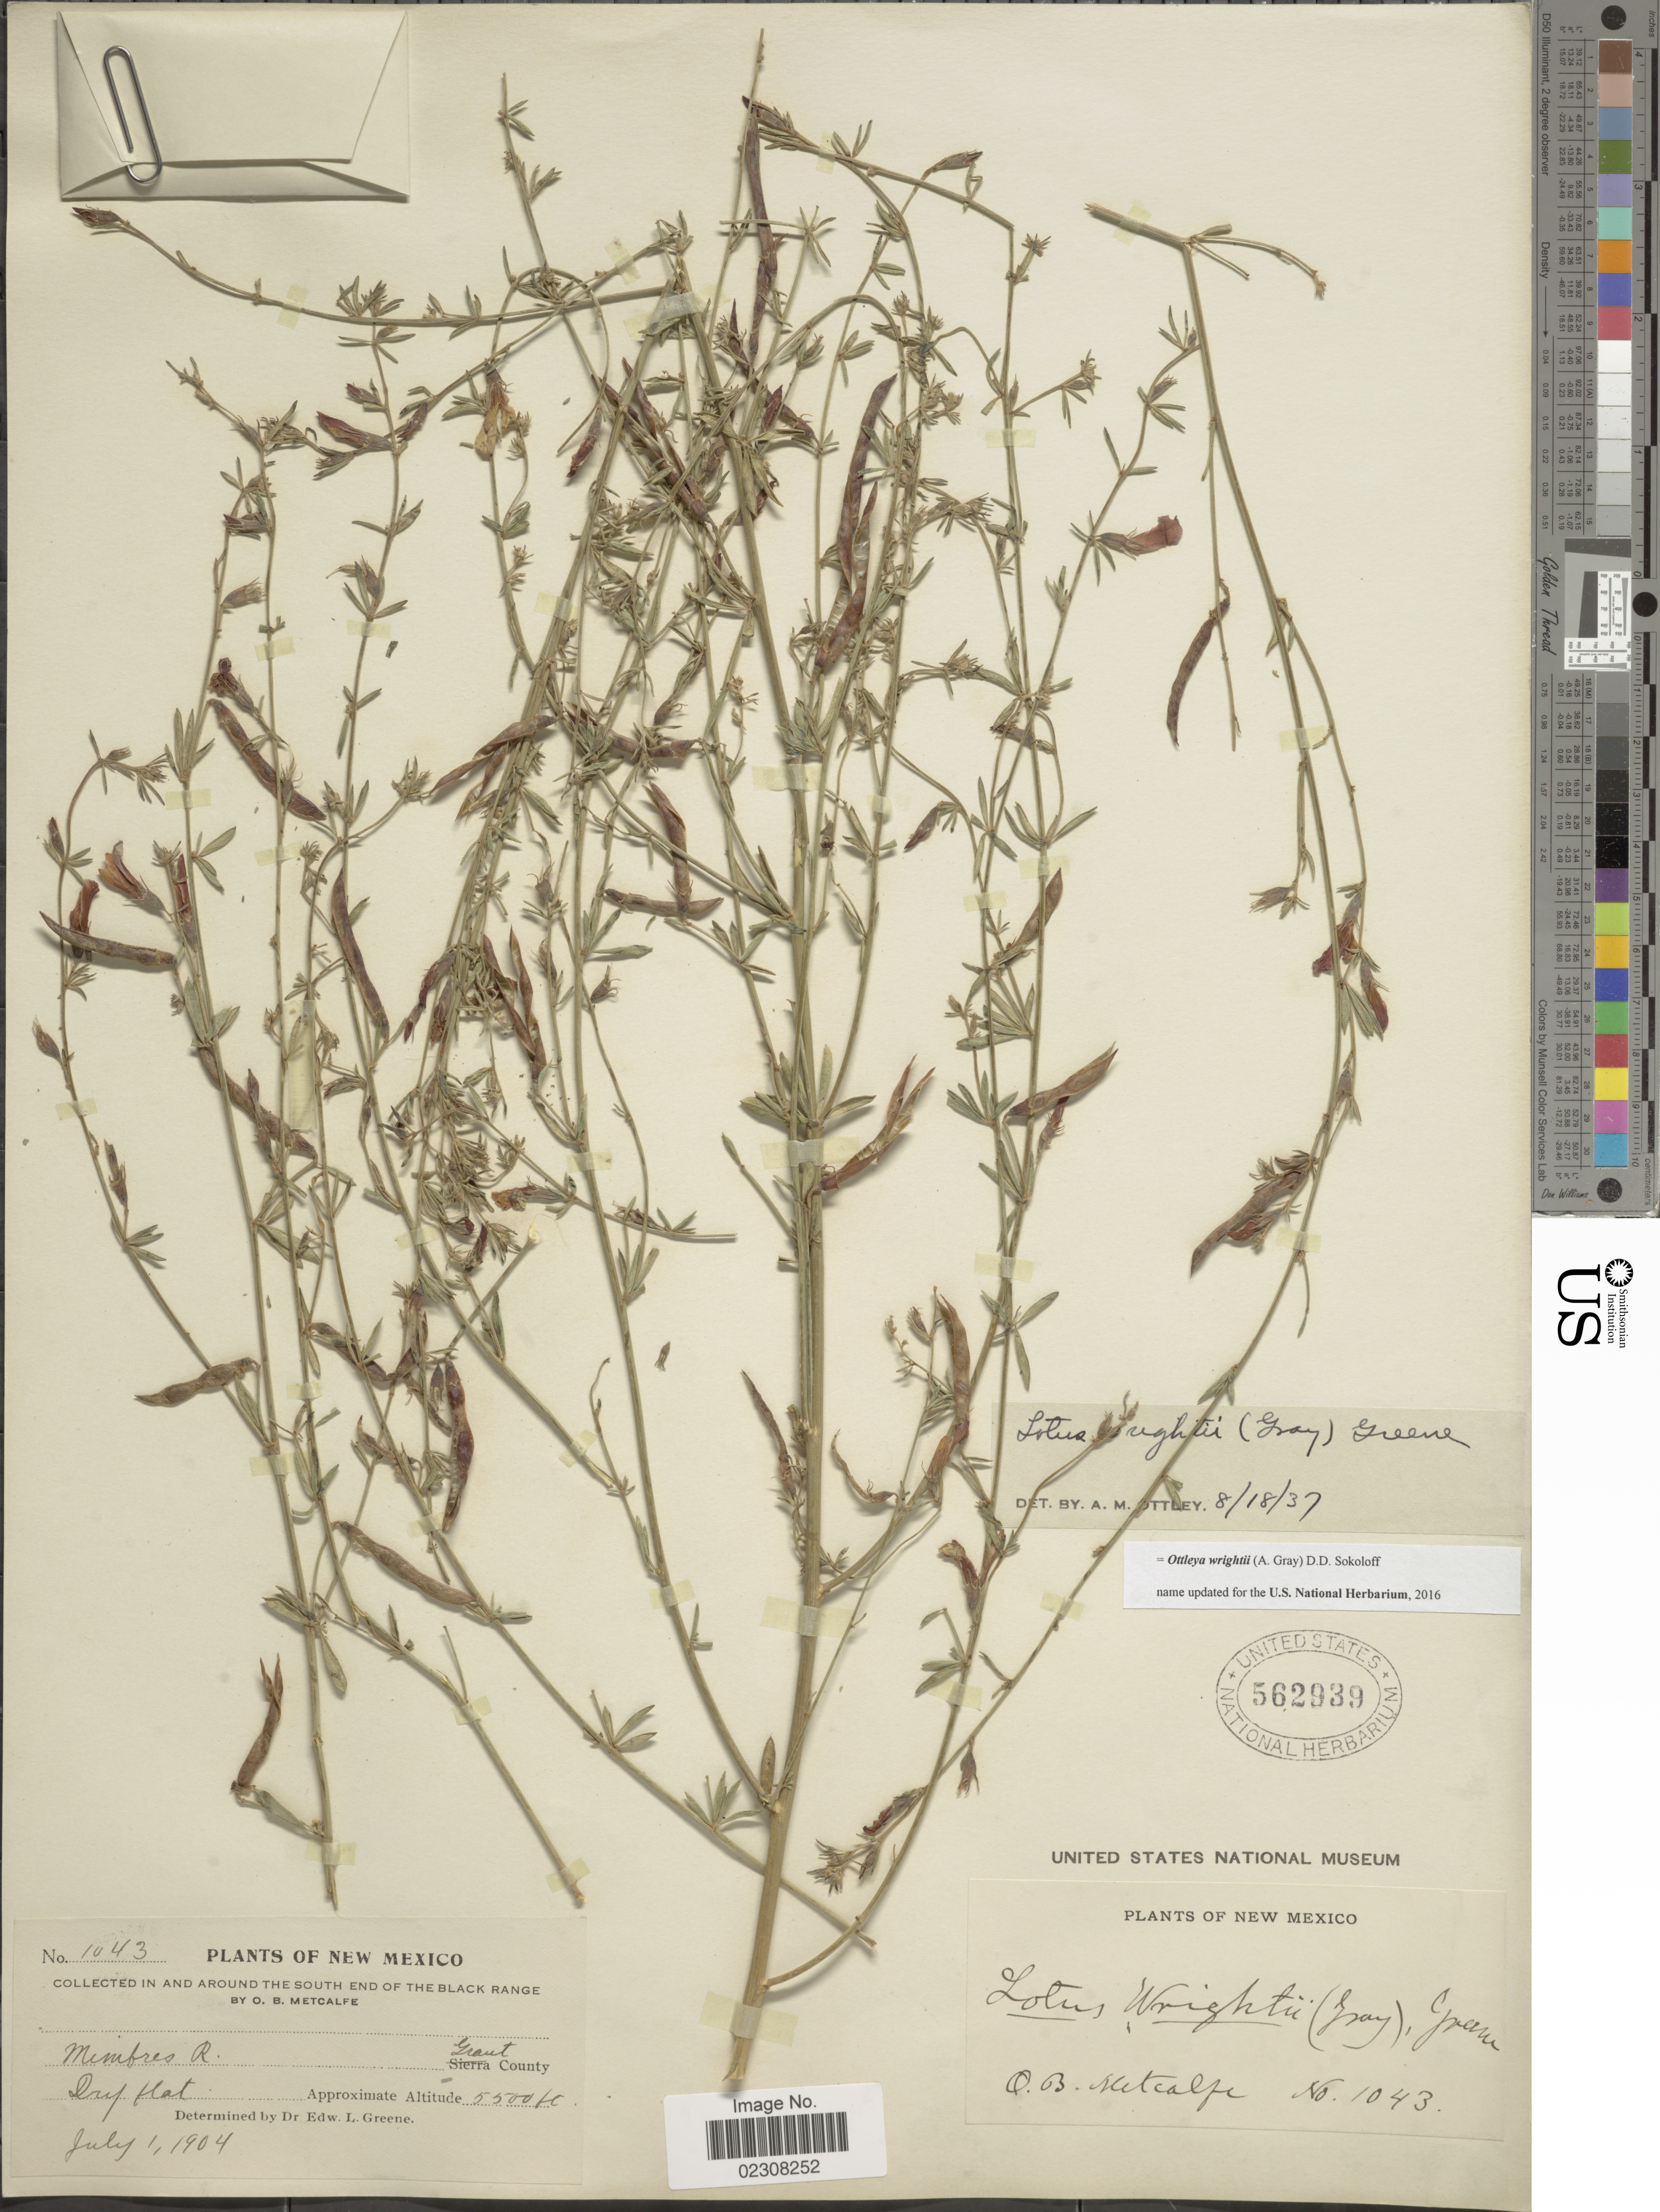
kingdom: Plantae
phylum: Tracheophyta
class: Magnoliopsida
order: Fabales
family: Fabaceae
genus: Ottleya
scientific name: Ottleya wrightii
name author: (A. Gray) D.D. Sokoloff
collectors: O. B. Metcalfe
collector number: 1043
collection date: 1904-07-01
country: United States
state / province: New Mexico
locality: In and around the south end of the Black Range, Mimfres R., Grant County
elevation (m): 1676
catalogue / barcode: US 562939